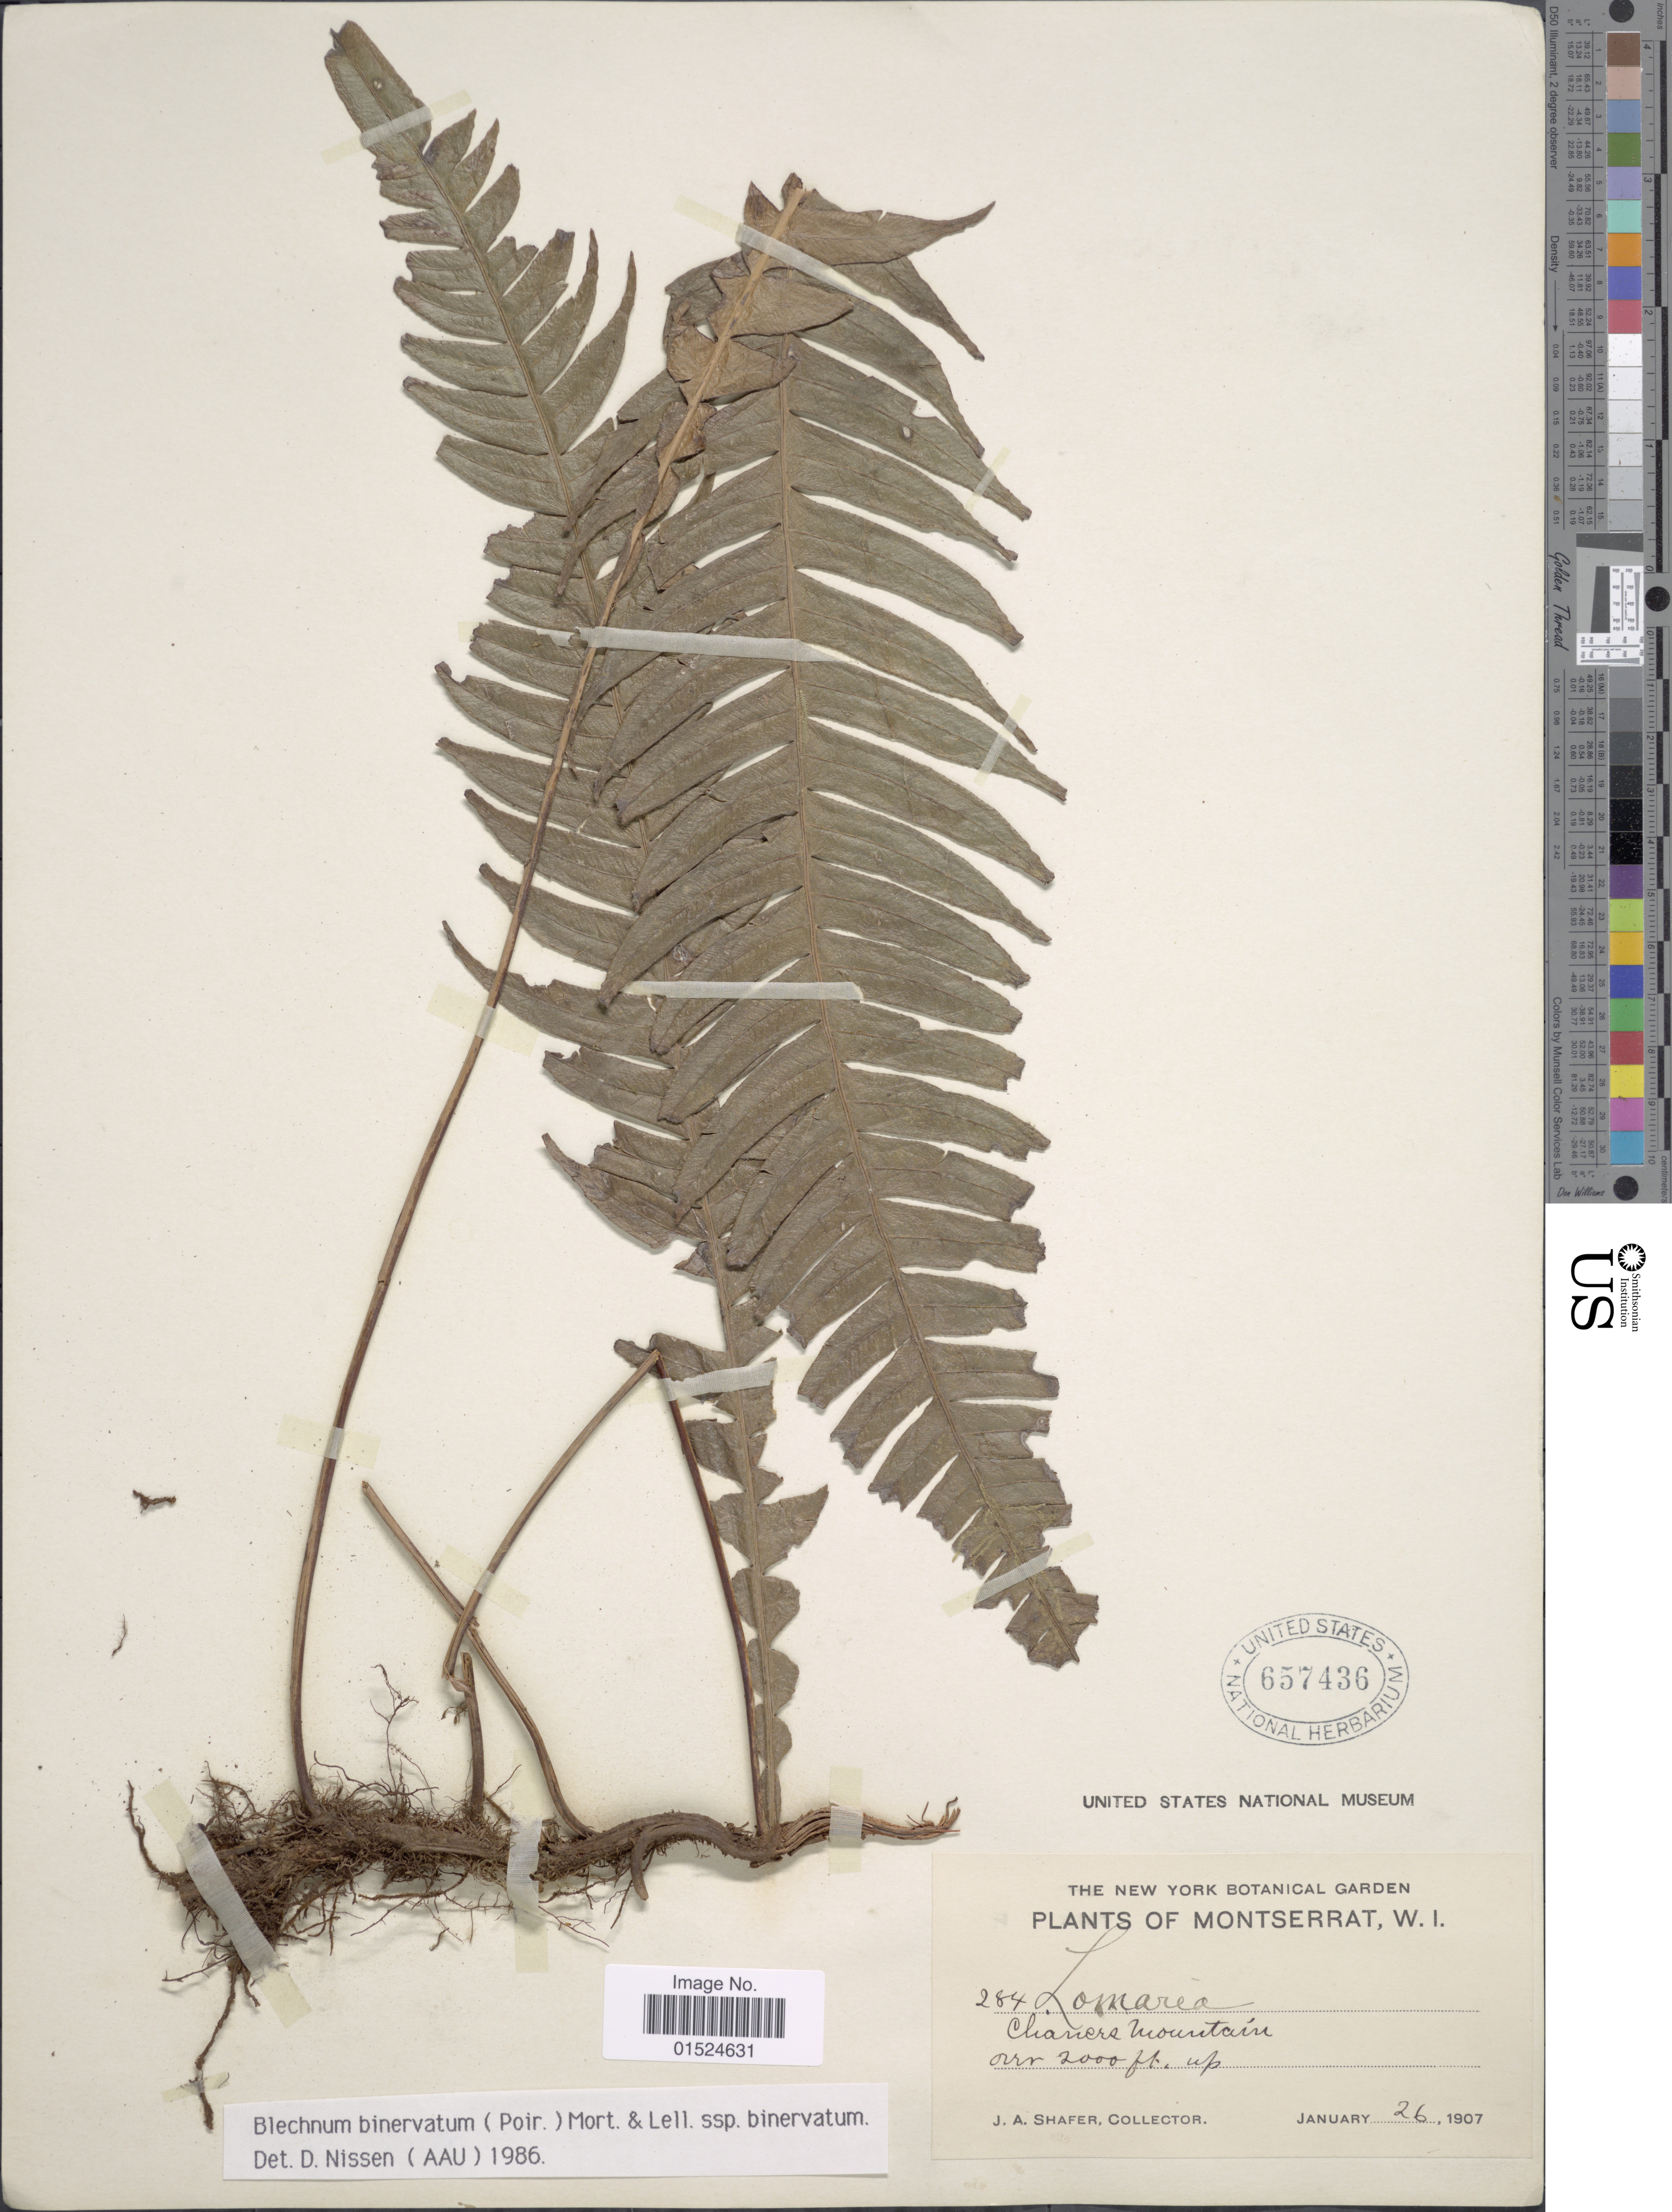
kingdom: Plantae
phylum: Tracheophyta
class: Polypodiopsida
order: Polypodiales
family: Blechnaceae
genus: Blechnum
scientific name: Blechnum binervatum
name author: (Poir.) C.V. Morton & Lellinger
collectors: J. A. Shafer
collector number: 284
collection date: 1907-01-26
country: Montserrat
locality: Chances Mountain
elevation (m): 610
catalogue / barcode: US 657436